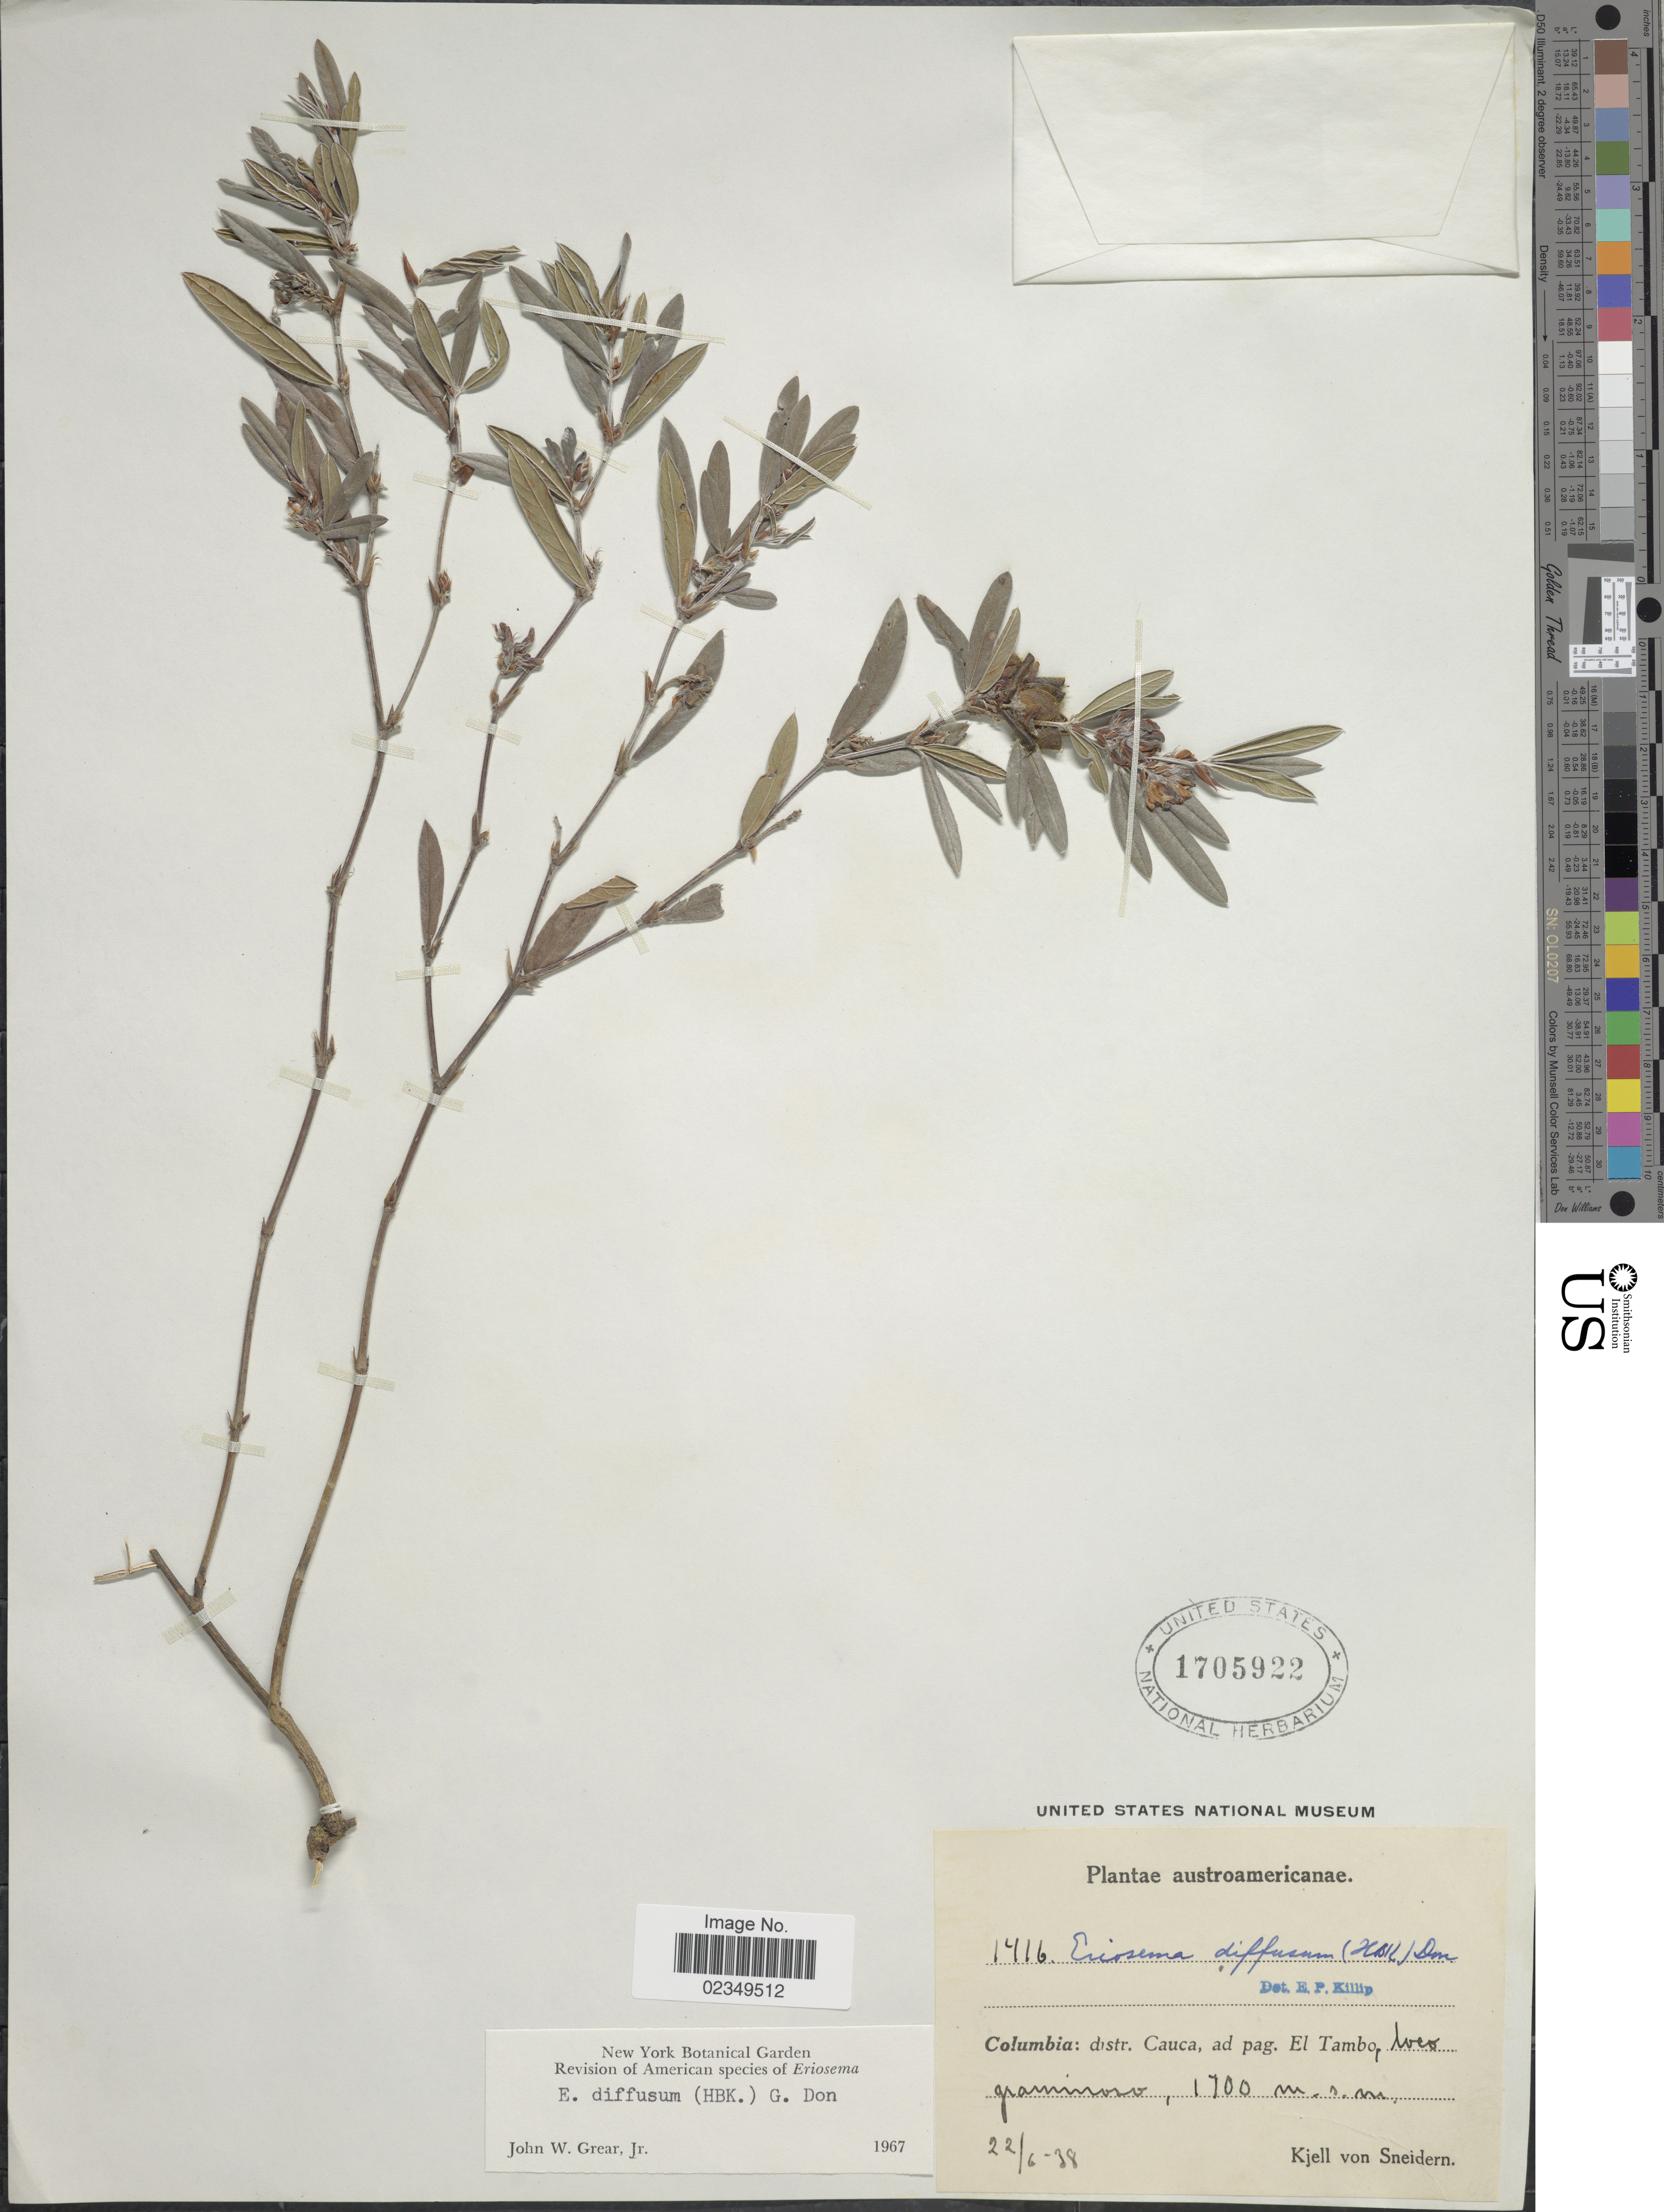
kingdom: Plantae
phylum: Tracheophyta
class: Magnoliopsida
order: Fabales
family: Fabaceae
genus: Eriosema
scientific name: Eriosema diffusum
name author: (Kunth) G. Don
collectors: K. von Sneidern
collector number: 1416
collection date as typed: Transcribed d/m/y: 22/6/38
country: Colombia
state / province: Cauca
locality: El Tambo. austroamericanae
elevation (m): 1700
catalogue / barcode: US 1705922